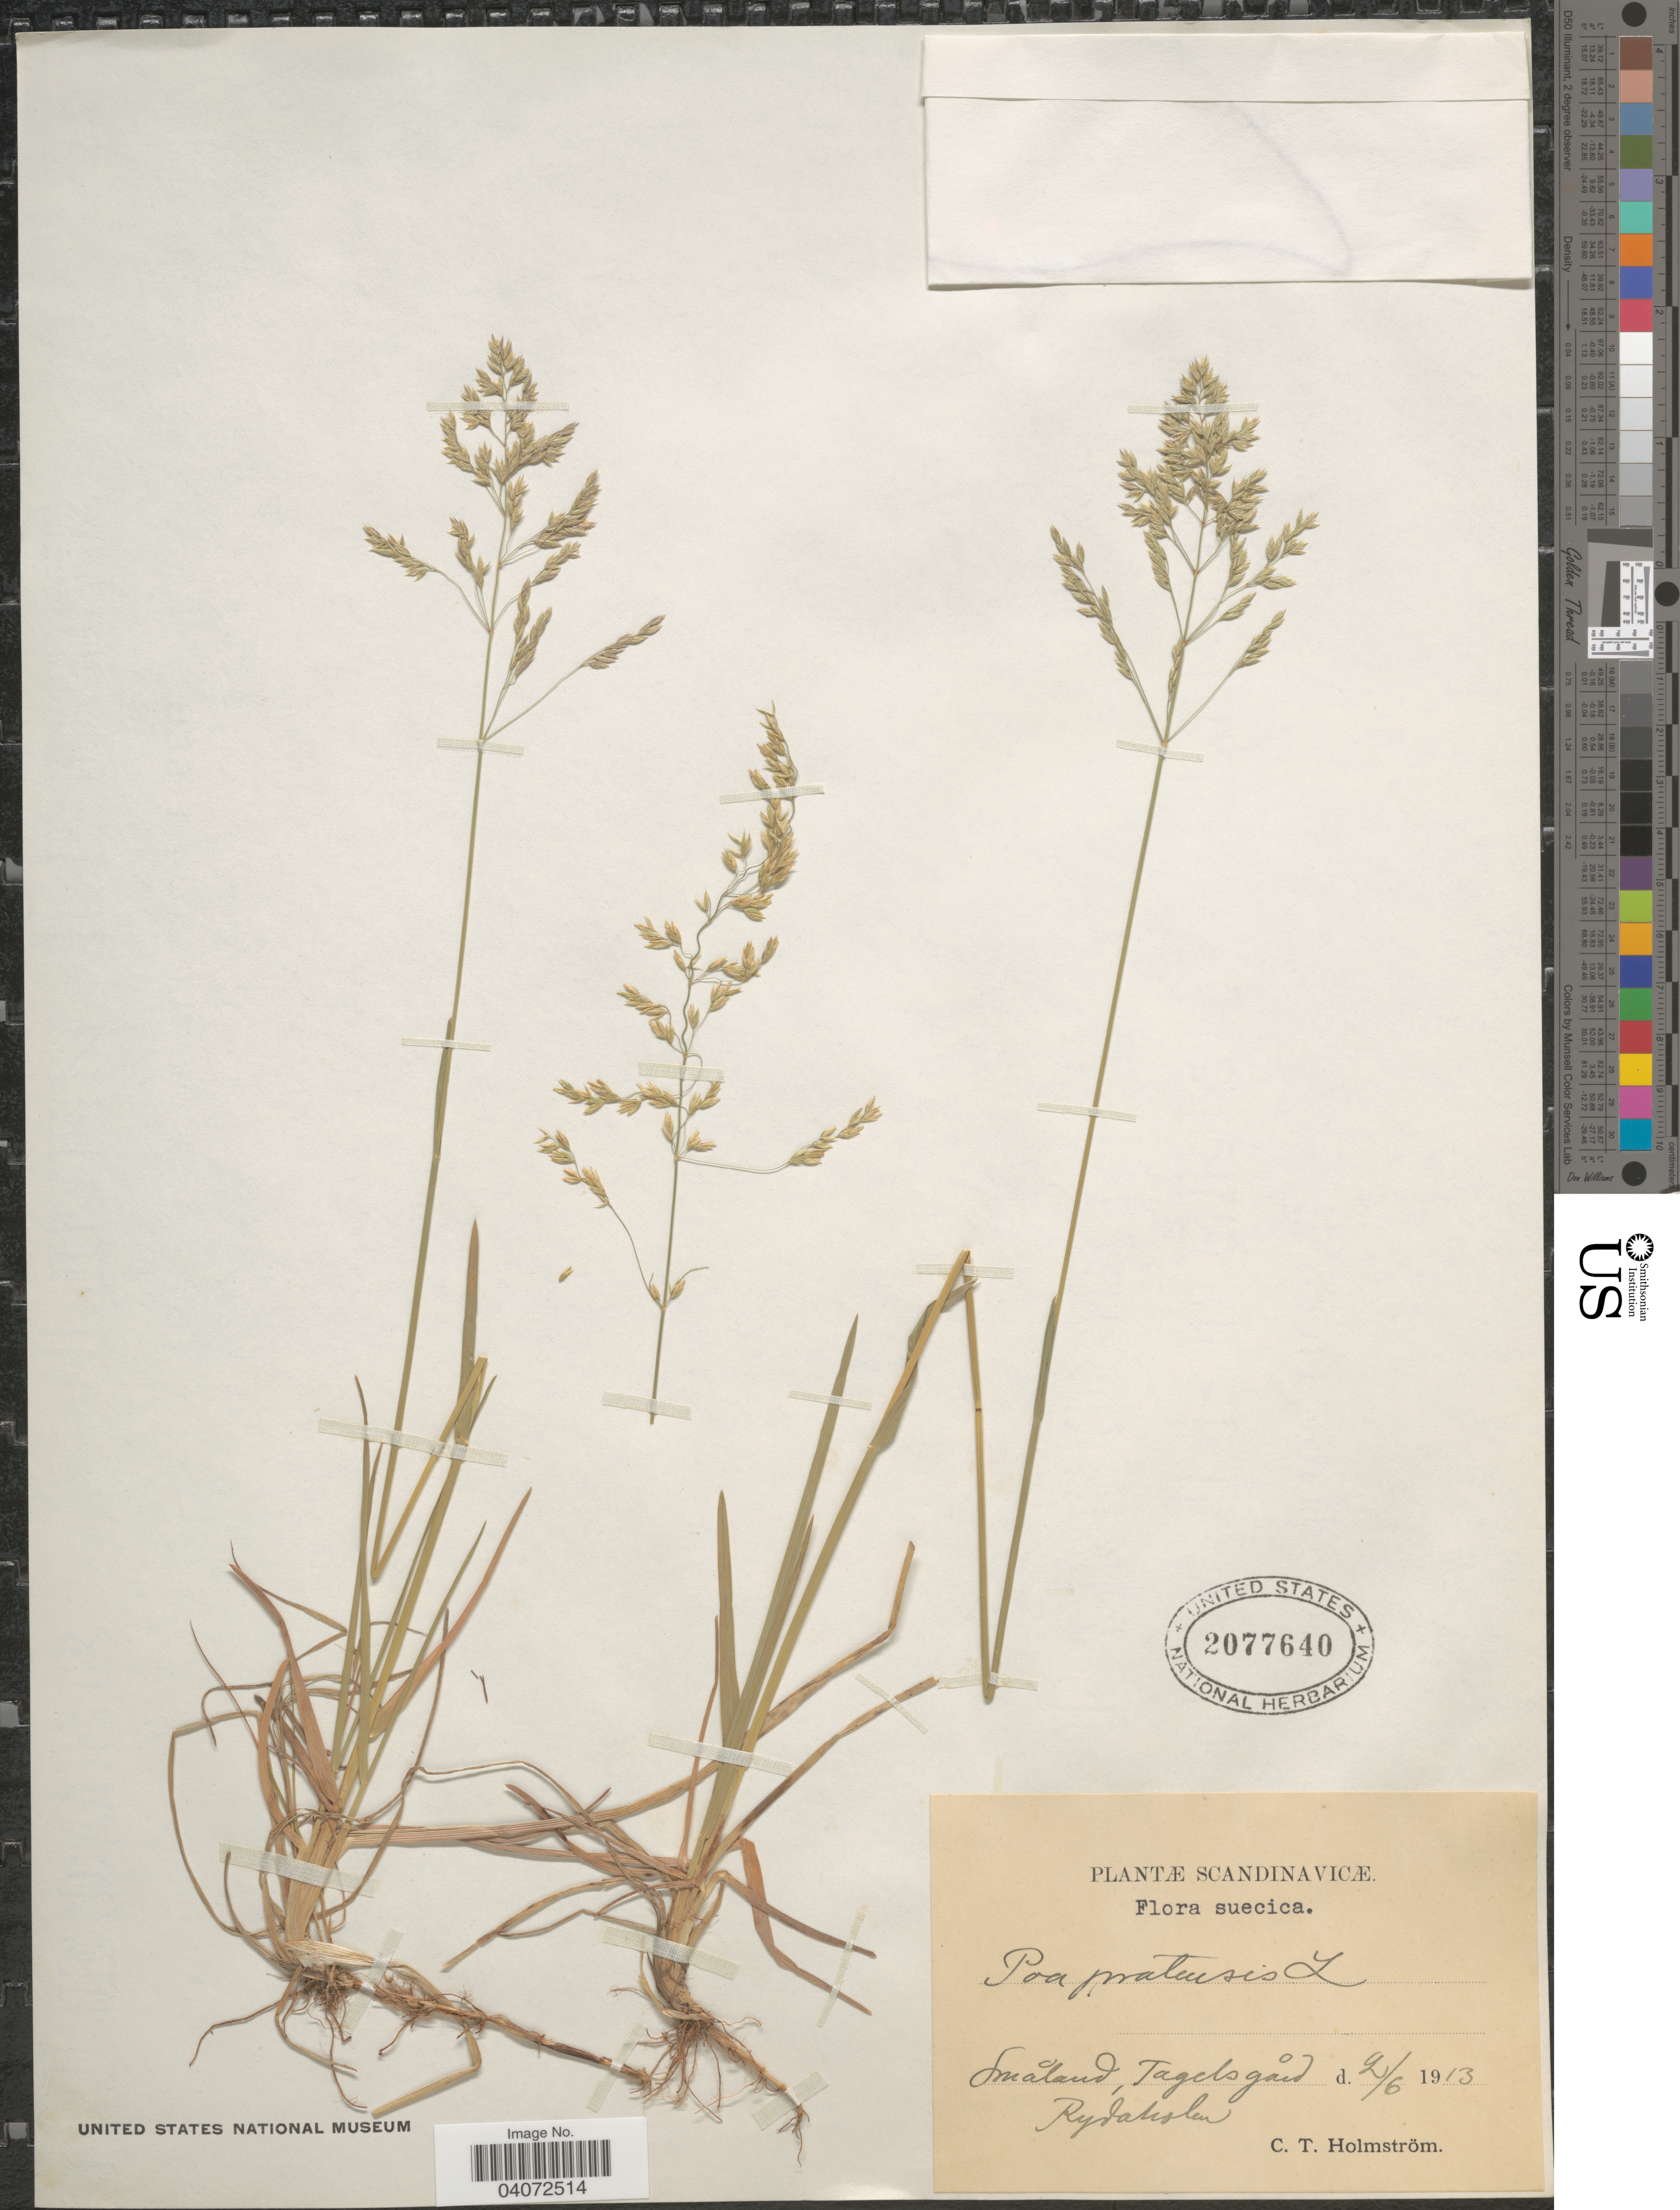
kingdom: Plantae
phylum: Tracheophyta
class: Liliopsida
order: Poales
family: Poaceae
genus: Poa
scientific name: Poa pratensis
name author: L.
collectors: C. Holmström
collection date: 1913-06-02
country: Sweden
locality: Scandinavicæ. Suecica. Småland, Tagelsgård Rydaholm.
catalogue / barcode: US 2077640